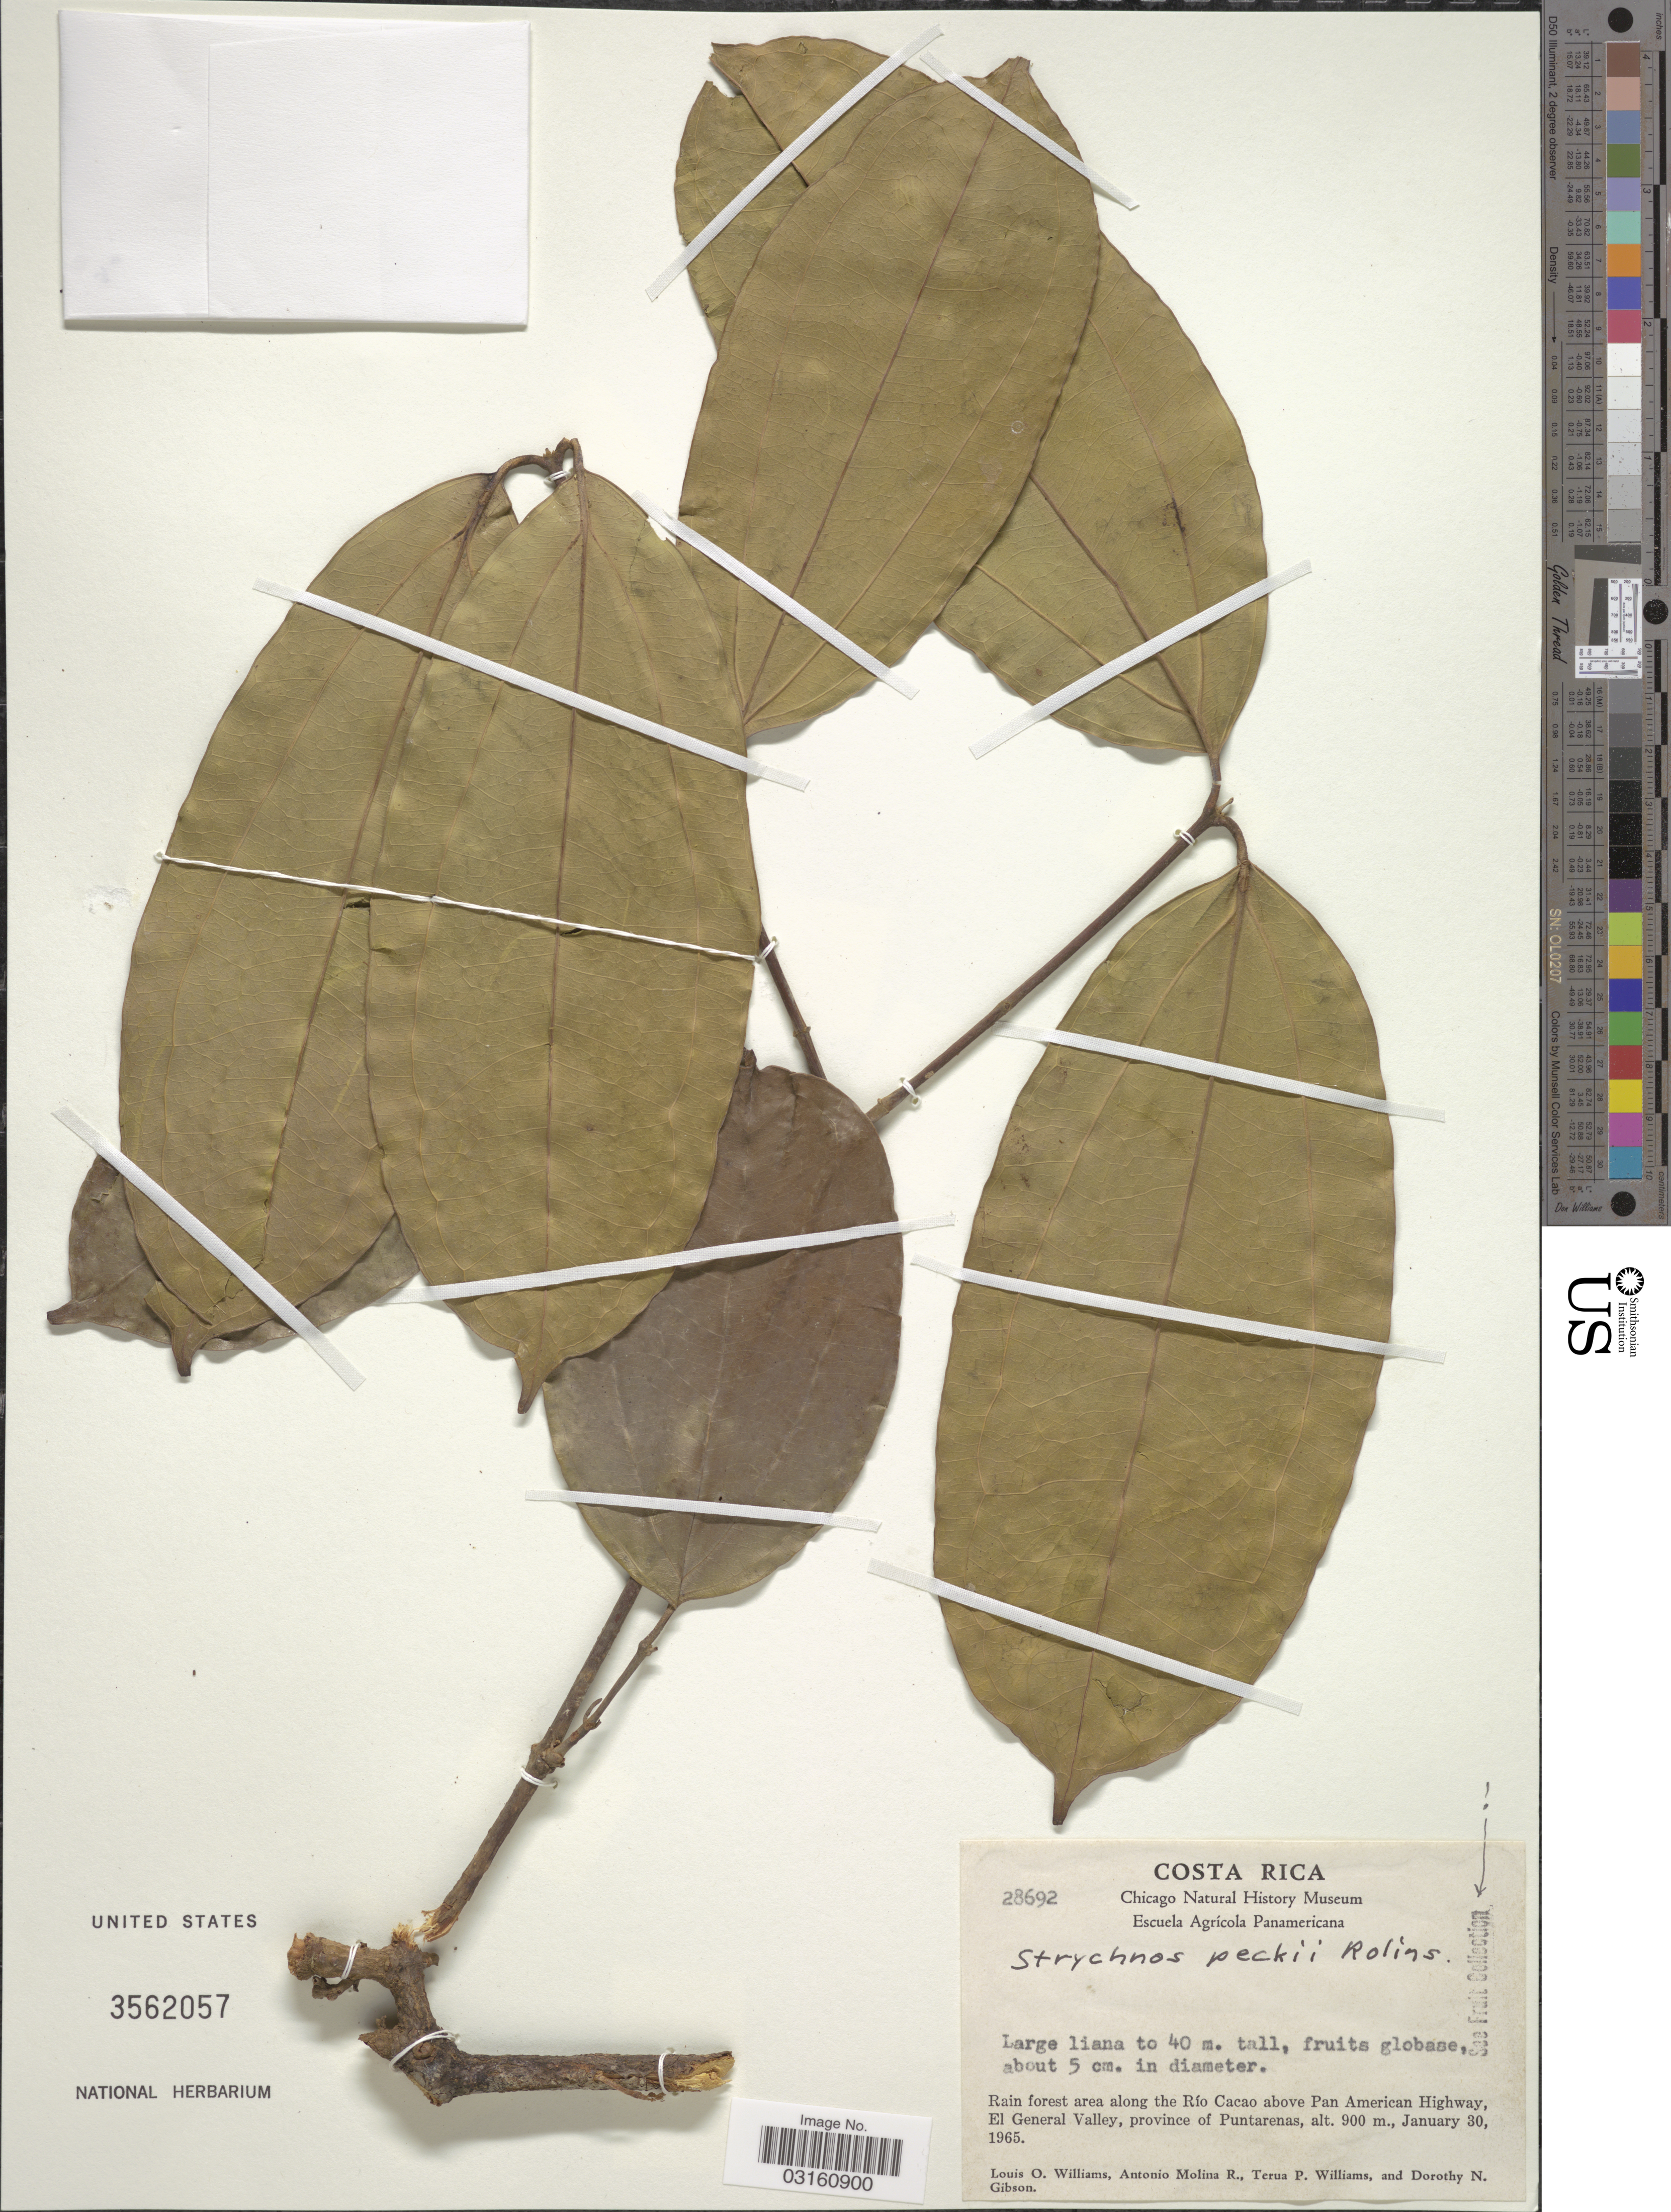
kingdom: Plantae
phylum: Tracheophyta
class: Magnoliopsida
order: Gentianales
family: Loganiaceae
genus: Strychnos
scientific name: Strychnos peckii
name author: B.L. Rob.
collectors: L. O. Williams, A. Molina R., T. Williams & D. N. Gibson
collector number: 28692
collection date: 1965-01-30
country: Costa Rica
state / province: Puntarenas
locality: Rain forest area along the Río Cacao above Pan American Highway, El General Valley.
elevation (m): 900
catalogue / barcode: US 3562057